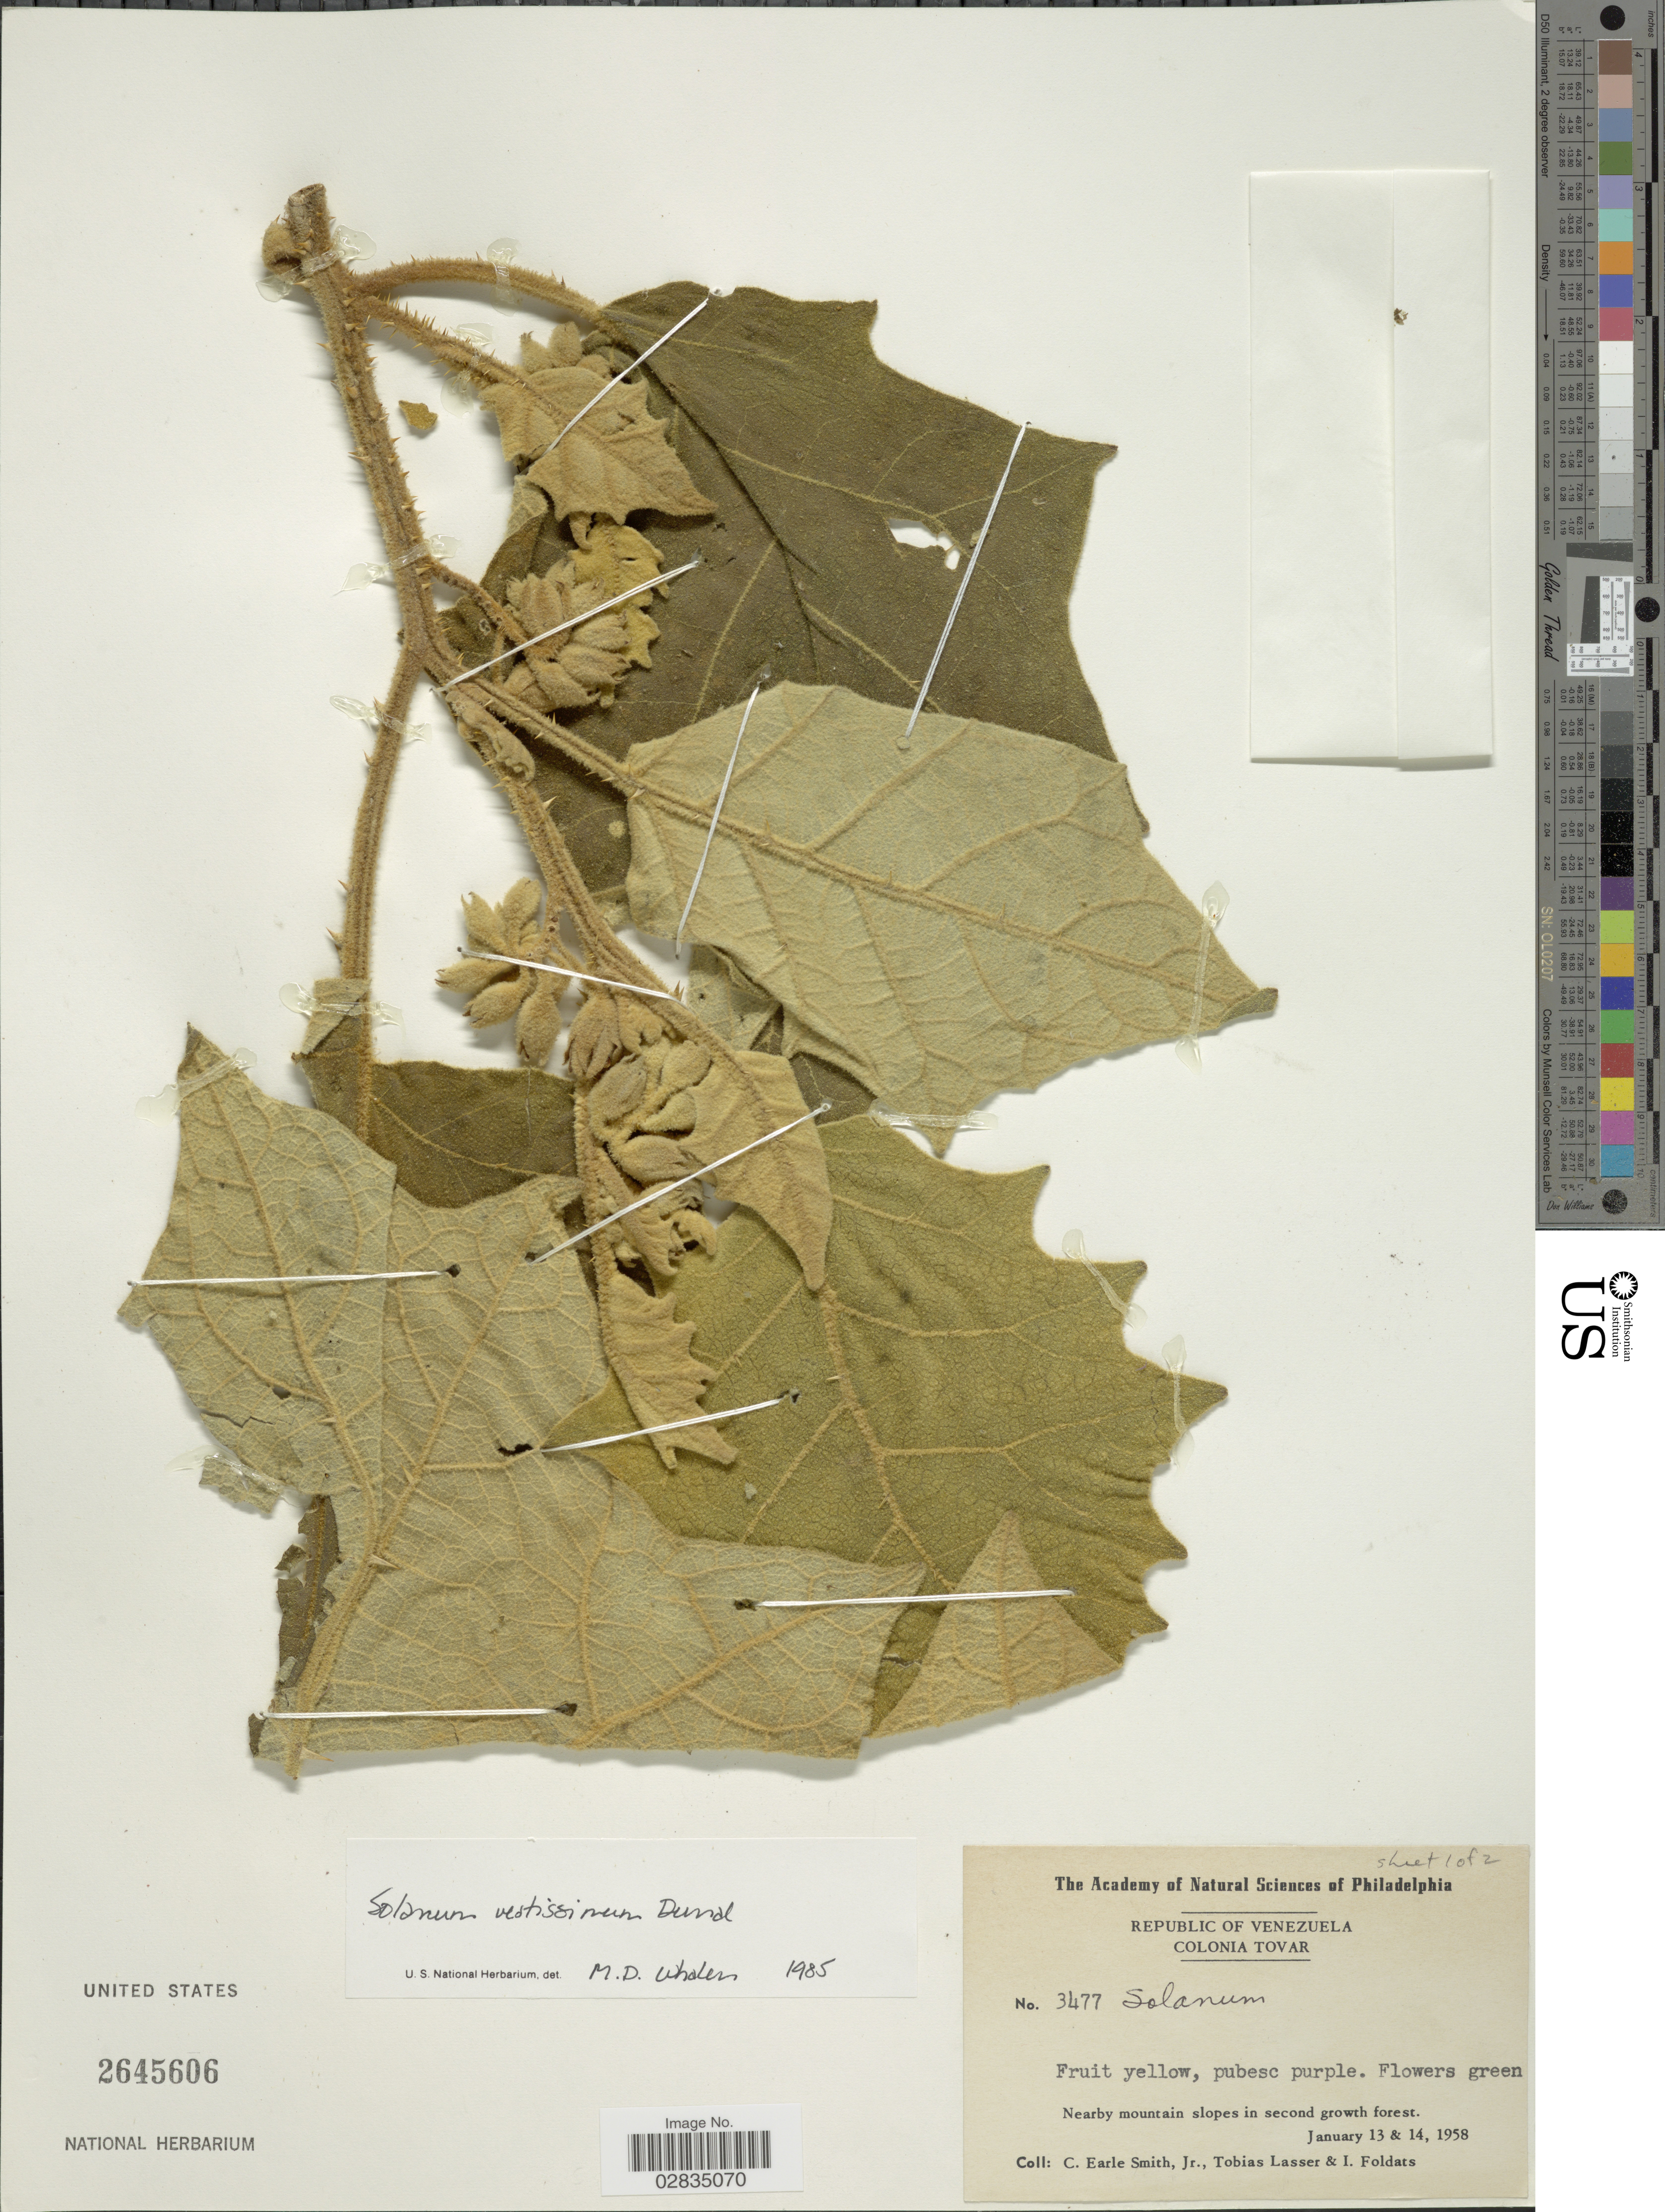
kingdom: Plantae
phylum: Tracheophyta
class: Magnoliopsida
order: Solanales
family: Solanaceae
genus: Solanum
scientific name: Solanum vestissimum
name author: Dunal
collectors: C. E. Smith Jr., T. Lasser & I. Foldats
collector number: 3477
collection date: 1958-01-13/1958-01-14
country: Venezuela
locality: Colonia Tovar, nearby mountain slopes in second growth forest.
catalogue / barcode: US 2645606